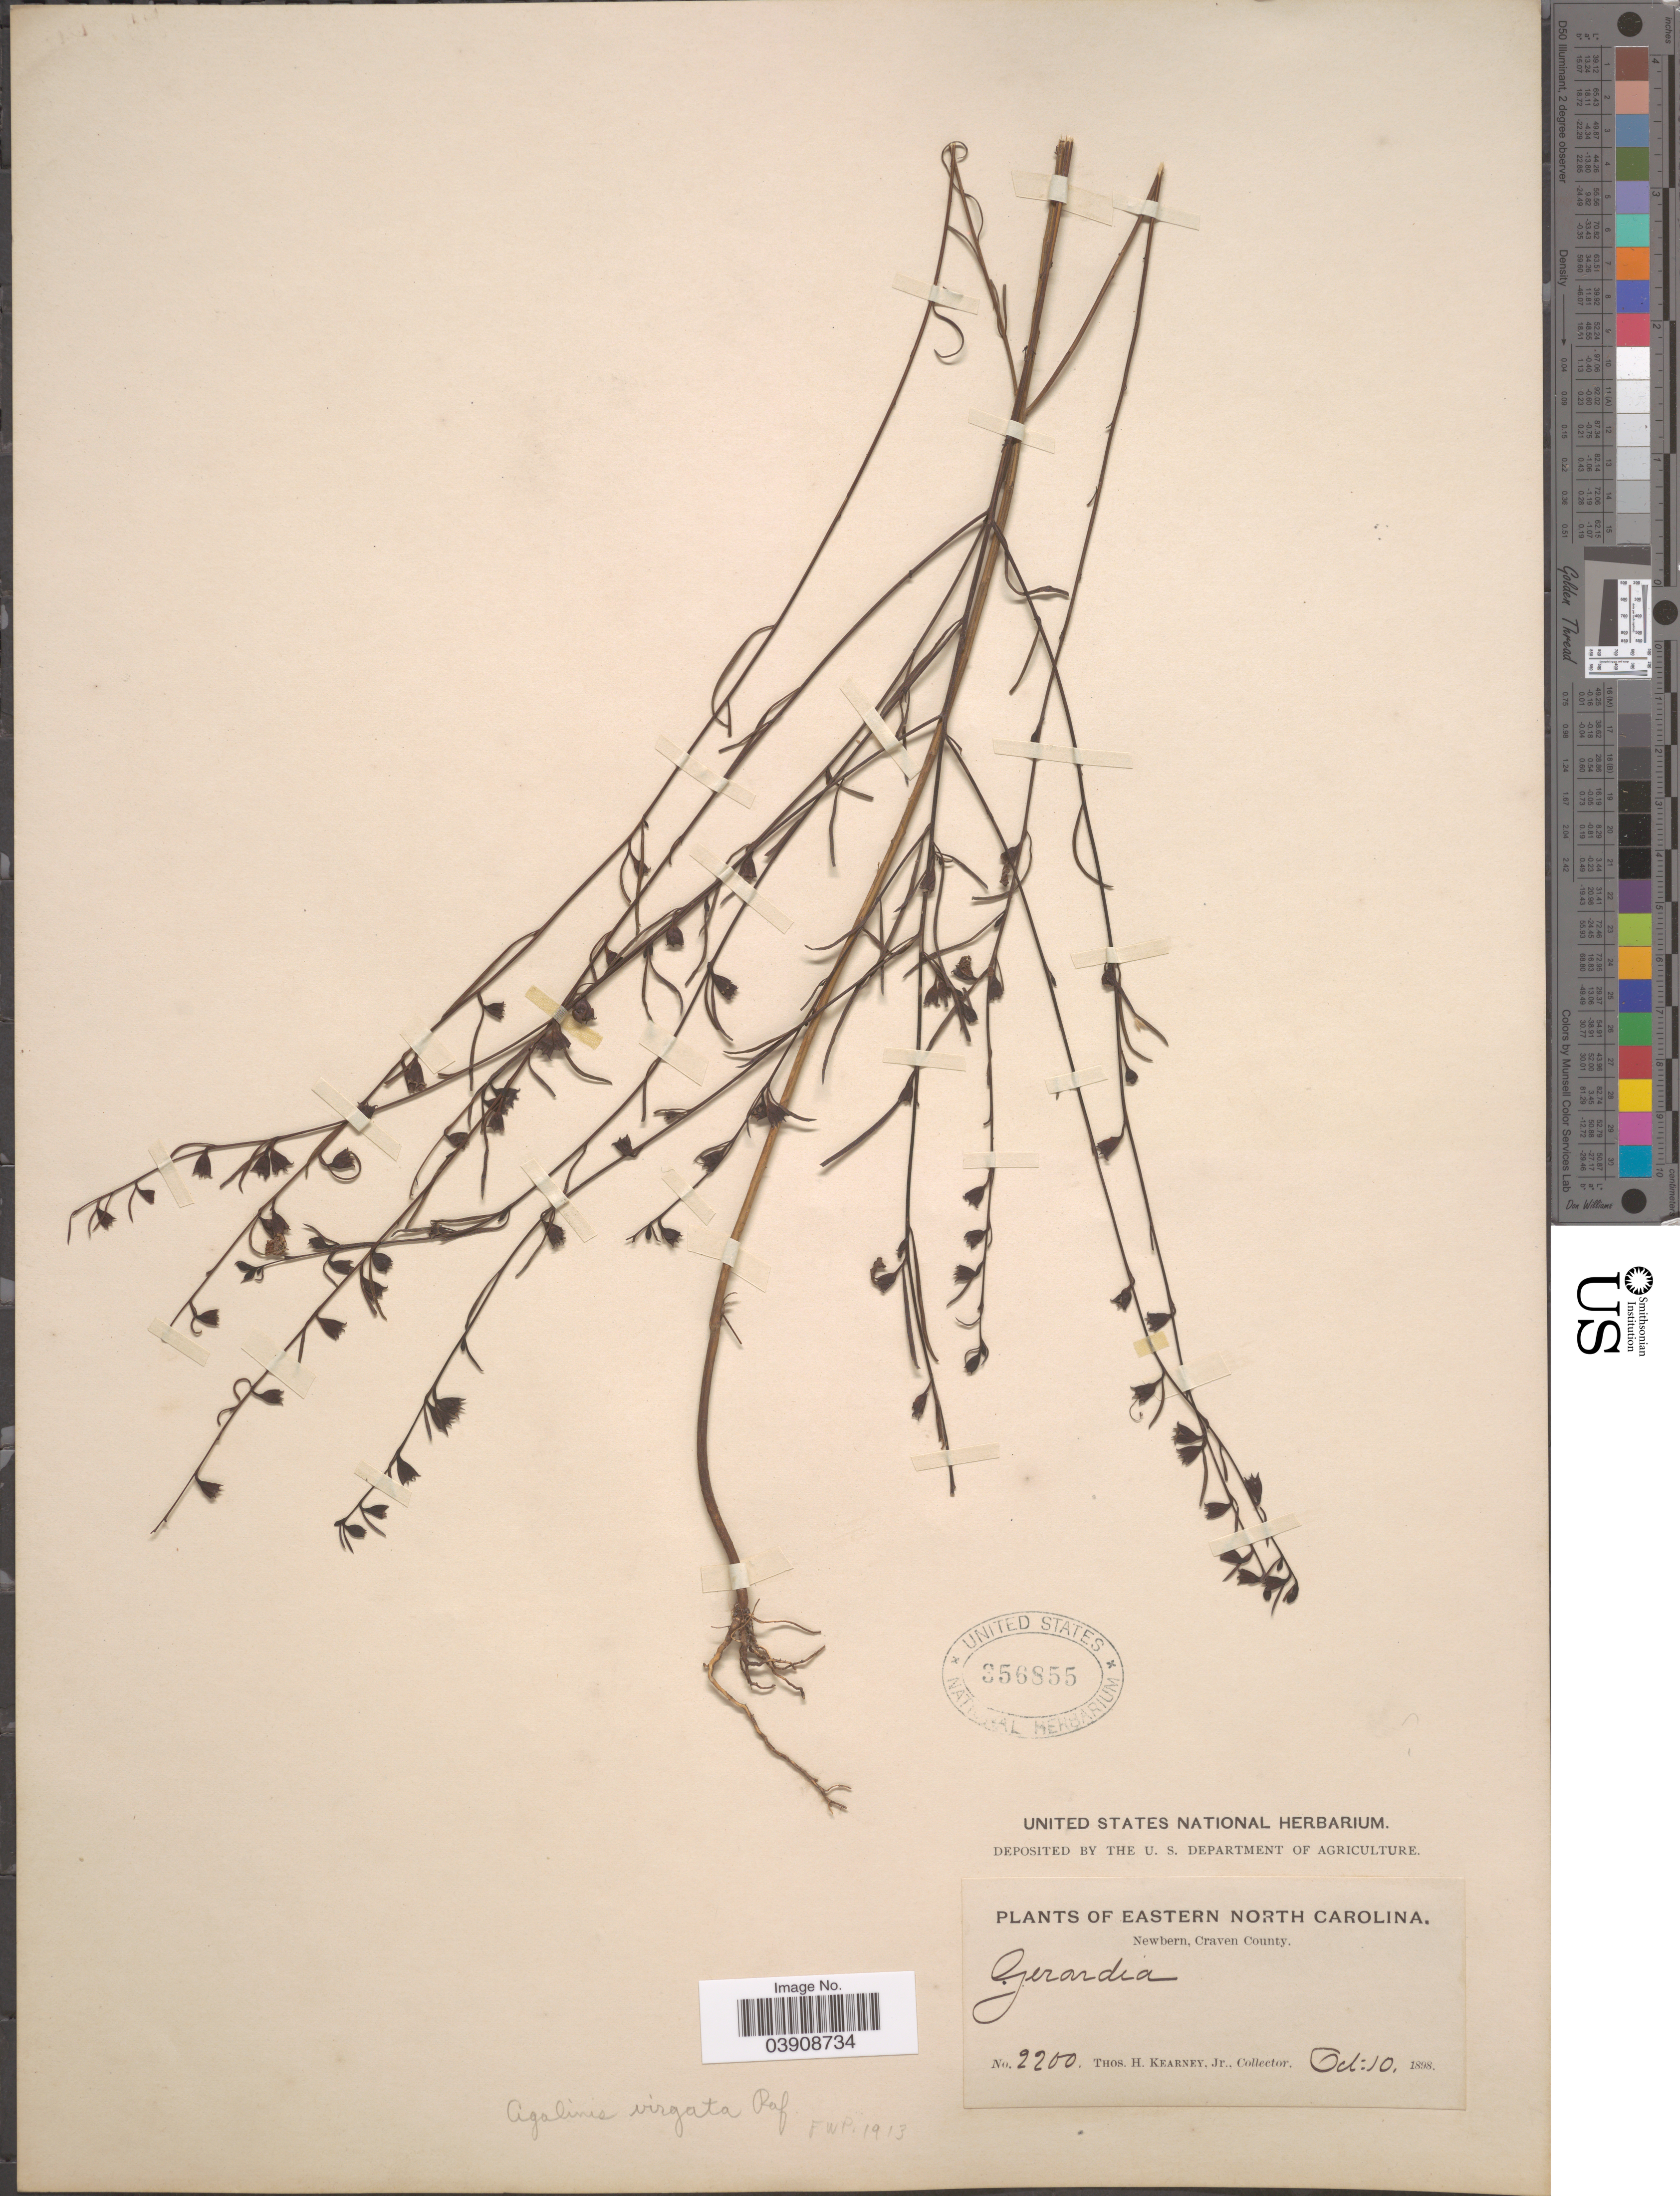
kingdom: Plantae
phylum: Tracheophyta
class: Magnoliopsida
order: Lamiales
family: Orobanchaceae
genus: Agalinis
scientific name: Agalinis virgata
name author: Raf.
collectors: T. H. Kearney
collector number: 2200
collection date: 1898-10-10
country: United States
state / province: North Carolina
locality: Eastern North Carolina. Newbern, Craven County.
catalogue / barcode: US 356855